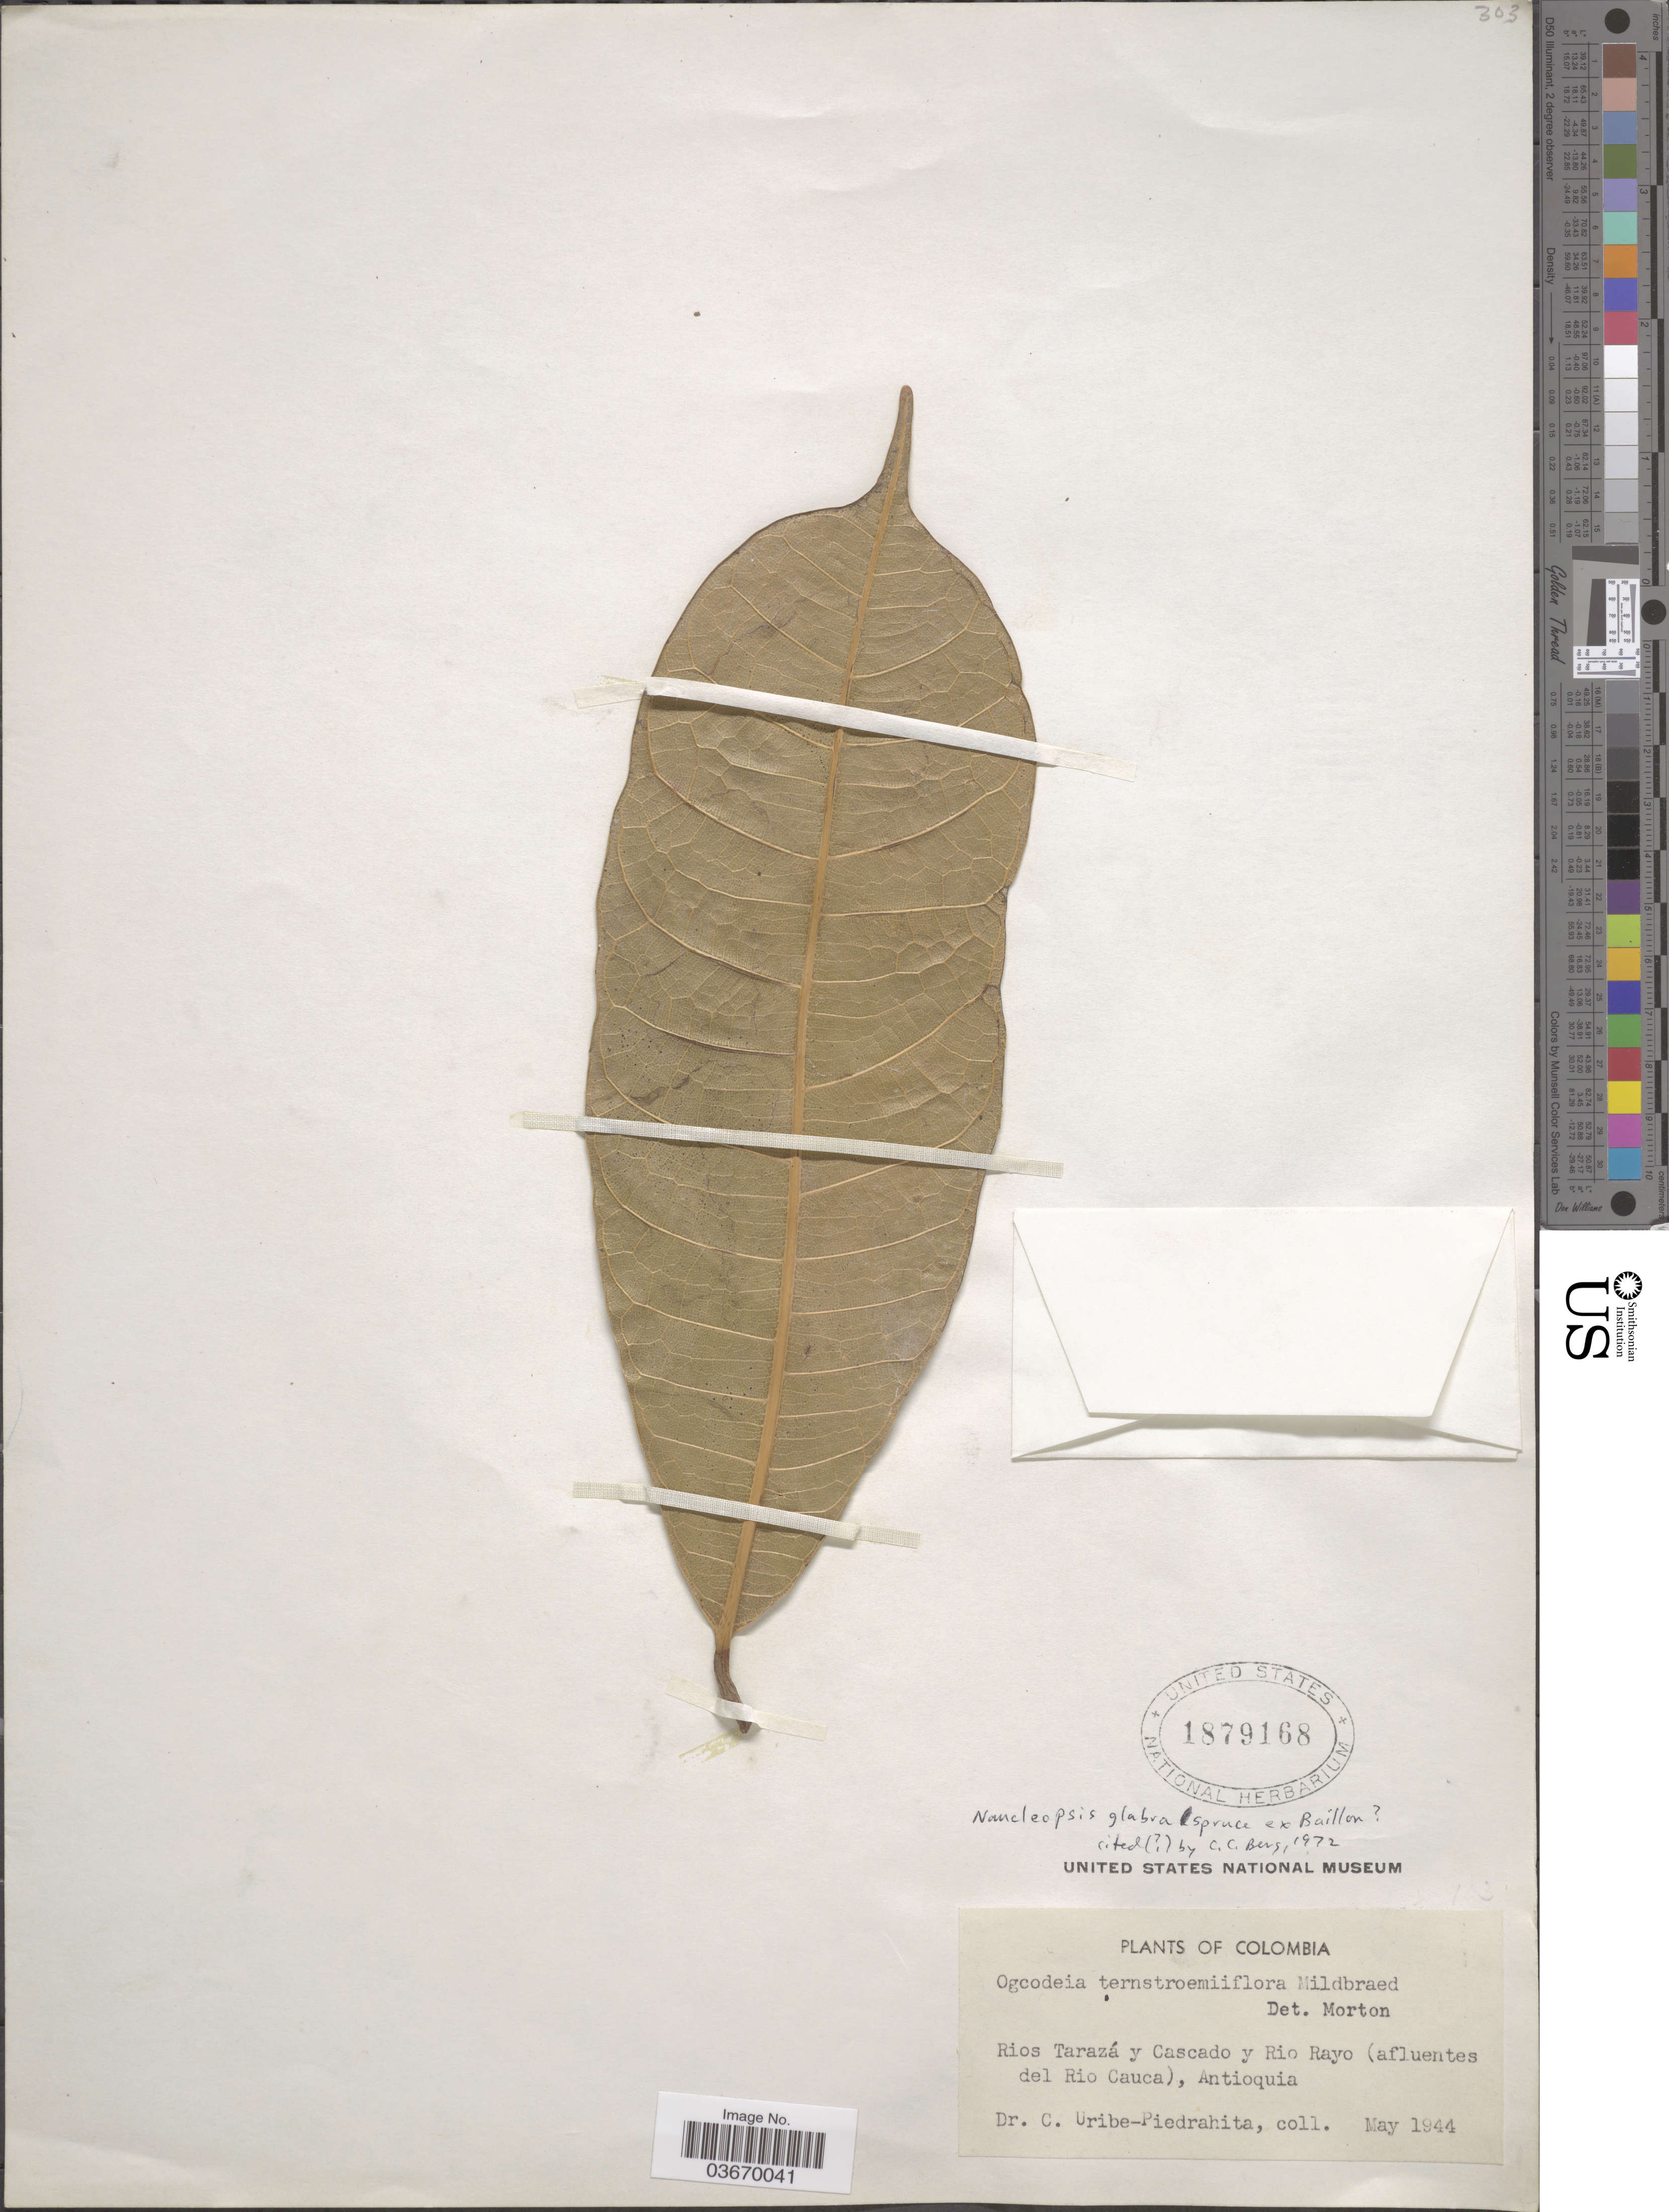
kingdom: Plantae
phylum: Tracheophyta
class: Magnoliopsida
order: Rosales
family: Moraceae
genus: Naucleopsis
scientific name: Naucleopsis glabra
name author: Spruce ex Pittier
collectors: C. Uribe P.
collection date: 1944-05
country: Colombia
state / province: Antioquia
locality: Riois Tarazá y Cascado y Rio Rayo (afluentes del Rio Cauca).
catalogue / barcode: US 1879168